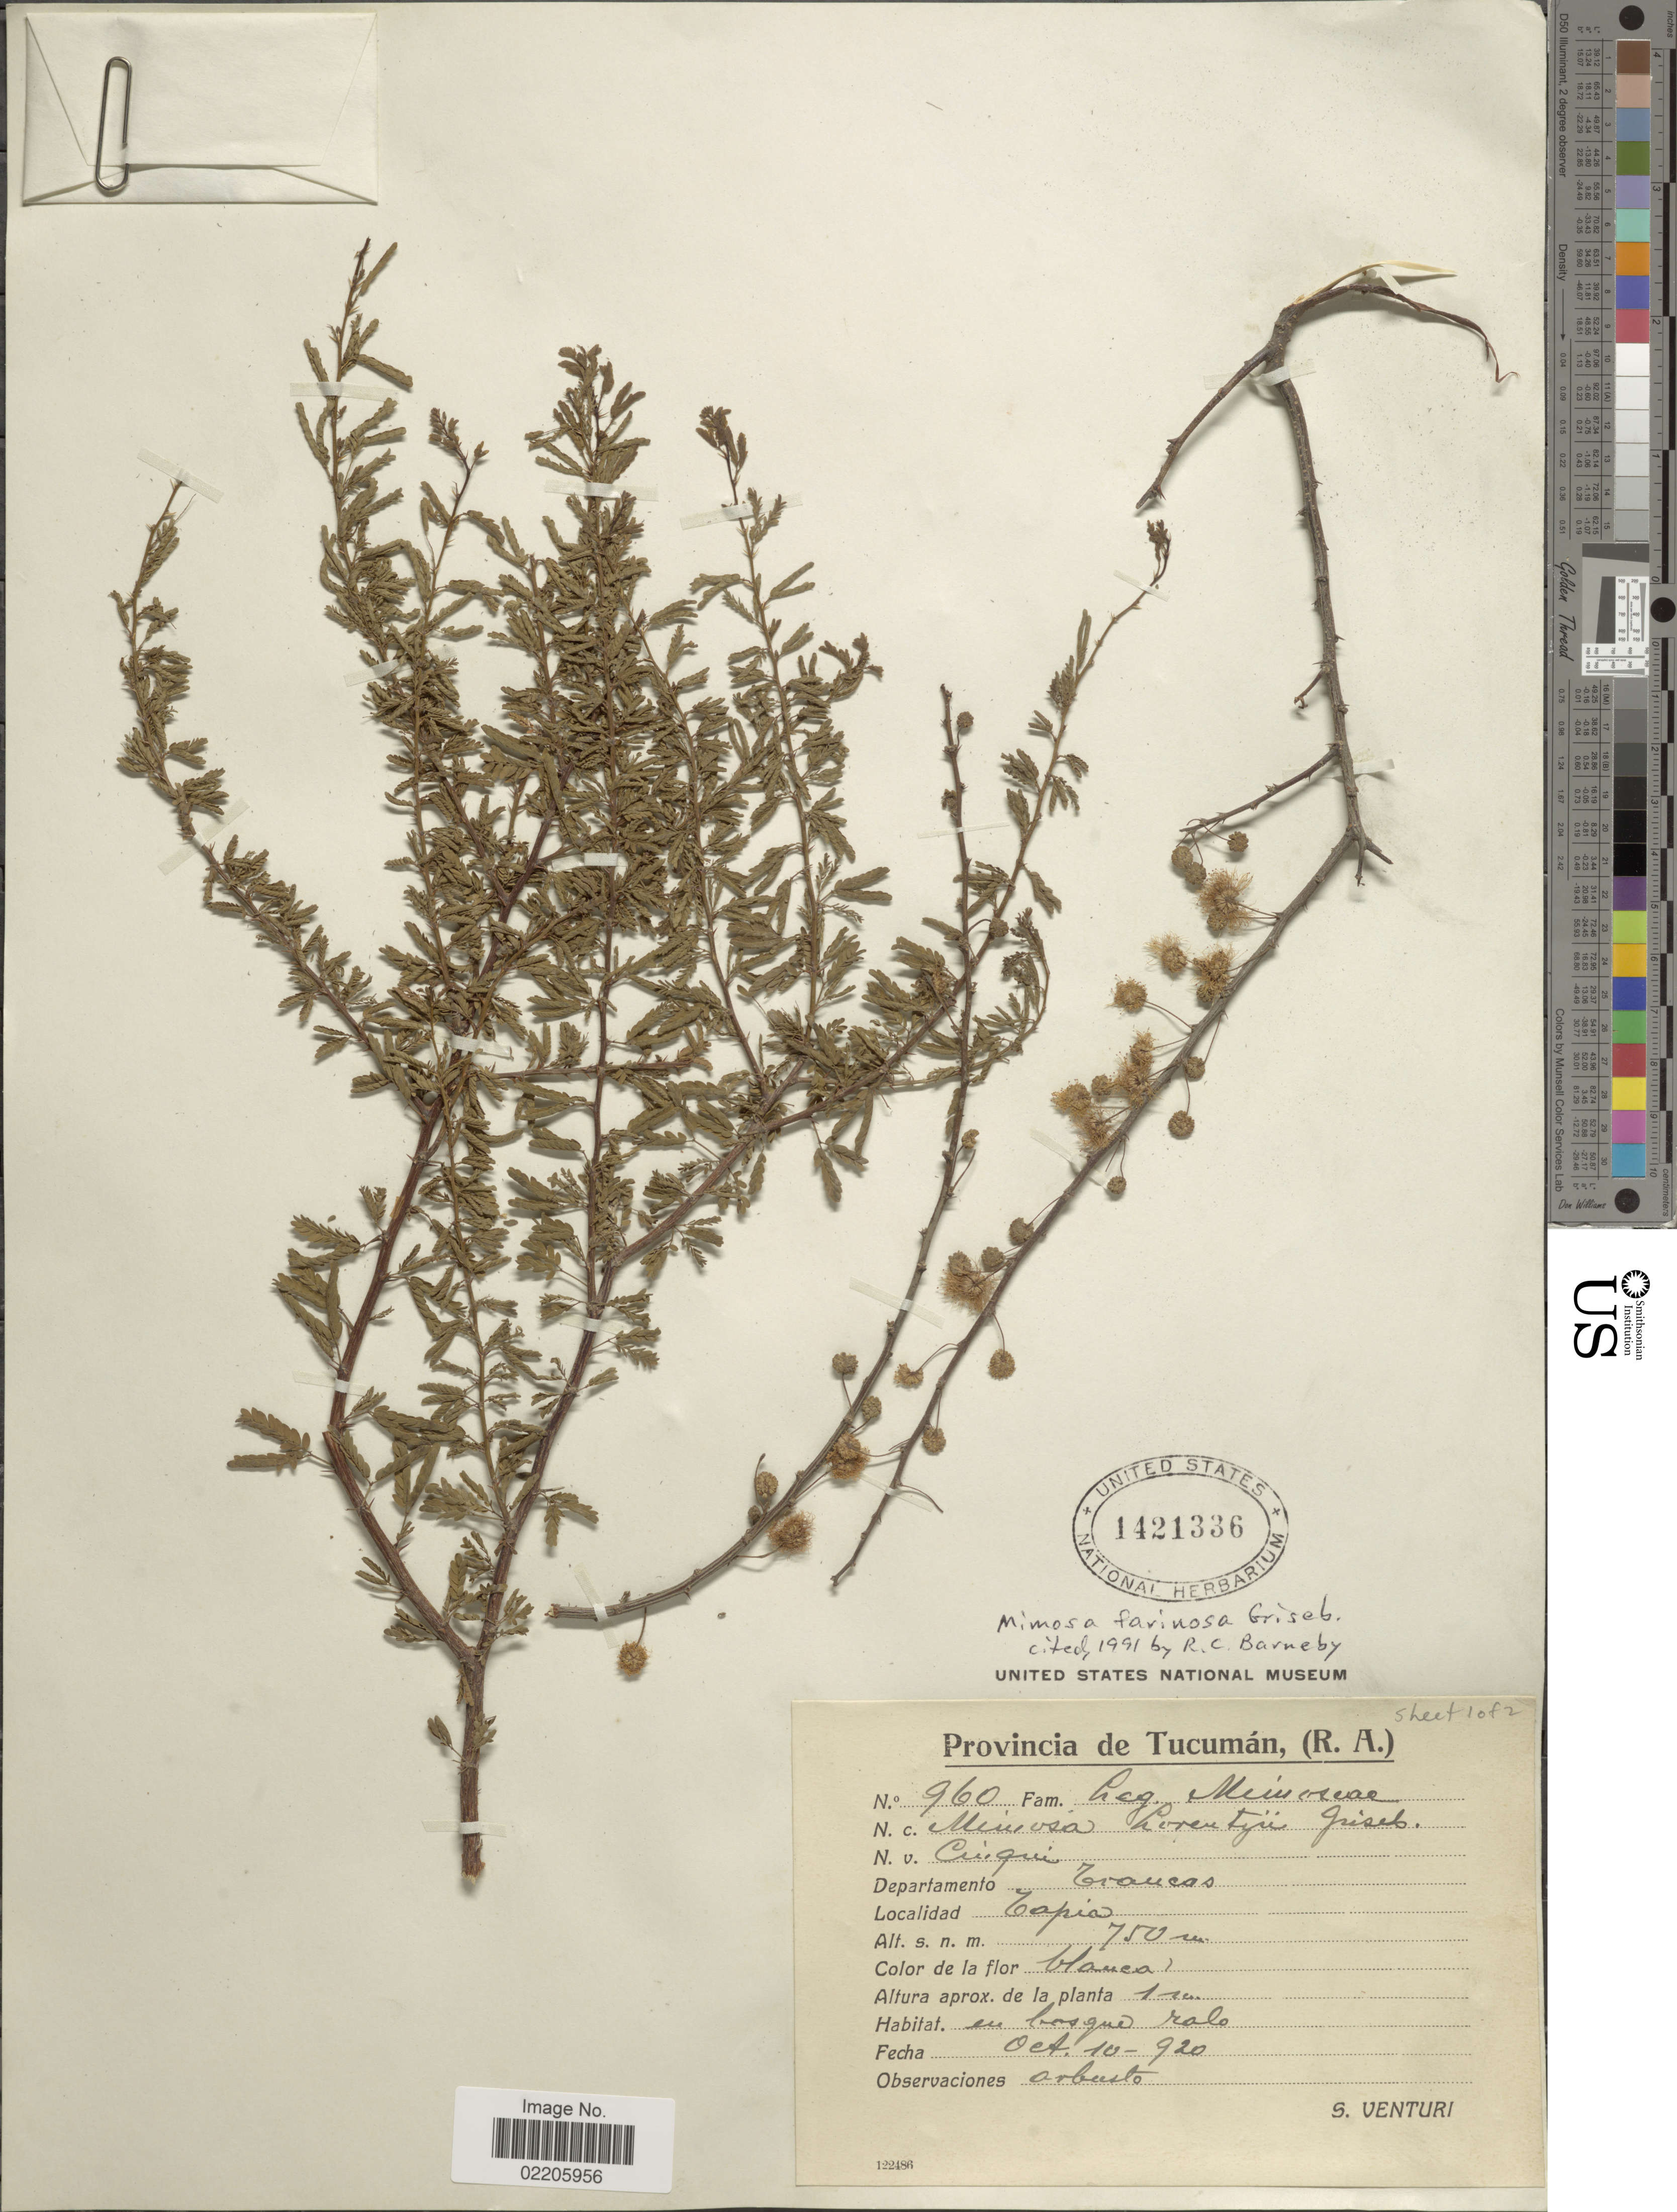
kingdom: Plantae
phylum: Tracheophyta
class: Magnoliopsida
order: Fabales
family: Fabaceae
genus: Mimosa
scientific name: Mimosa farinosa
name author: Griseb.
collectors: S. Venturi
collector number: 960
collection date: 1920-10-10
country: Argentina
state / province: Tucuman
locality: Provincia de Tucuman, (R. A.), Departamento: Trancas. Tapia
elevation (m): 750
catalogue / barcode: US 1421336